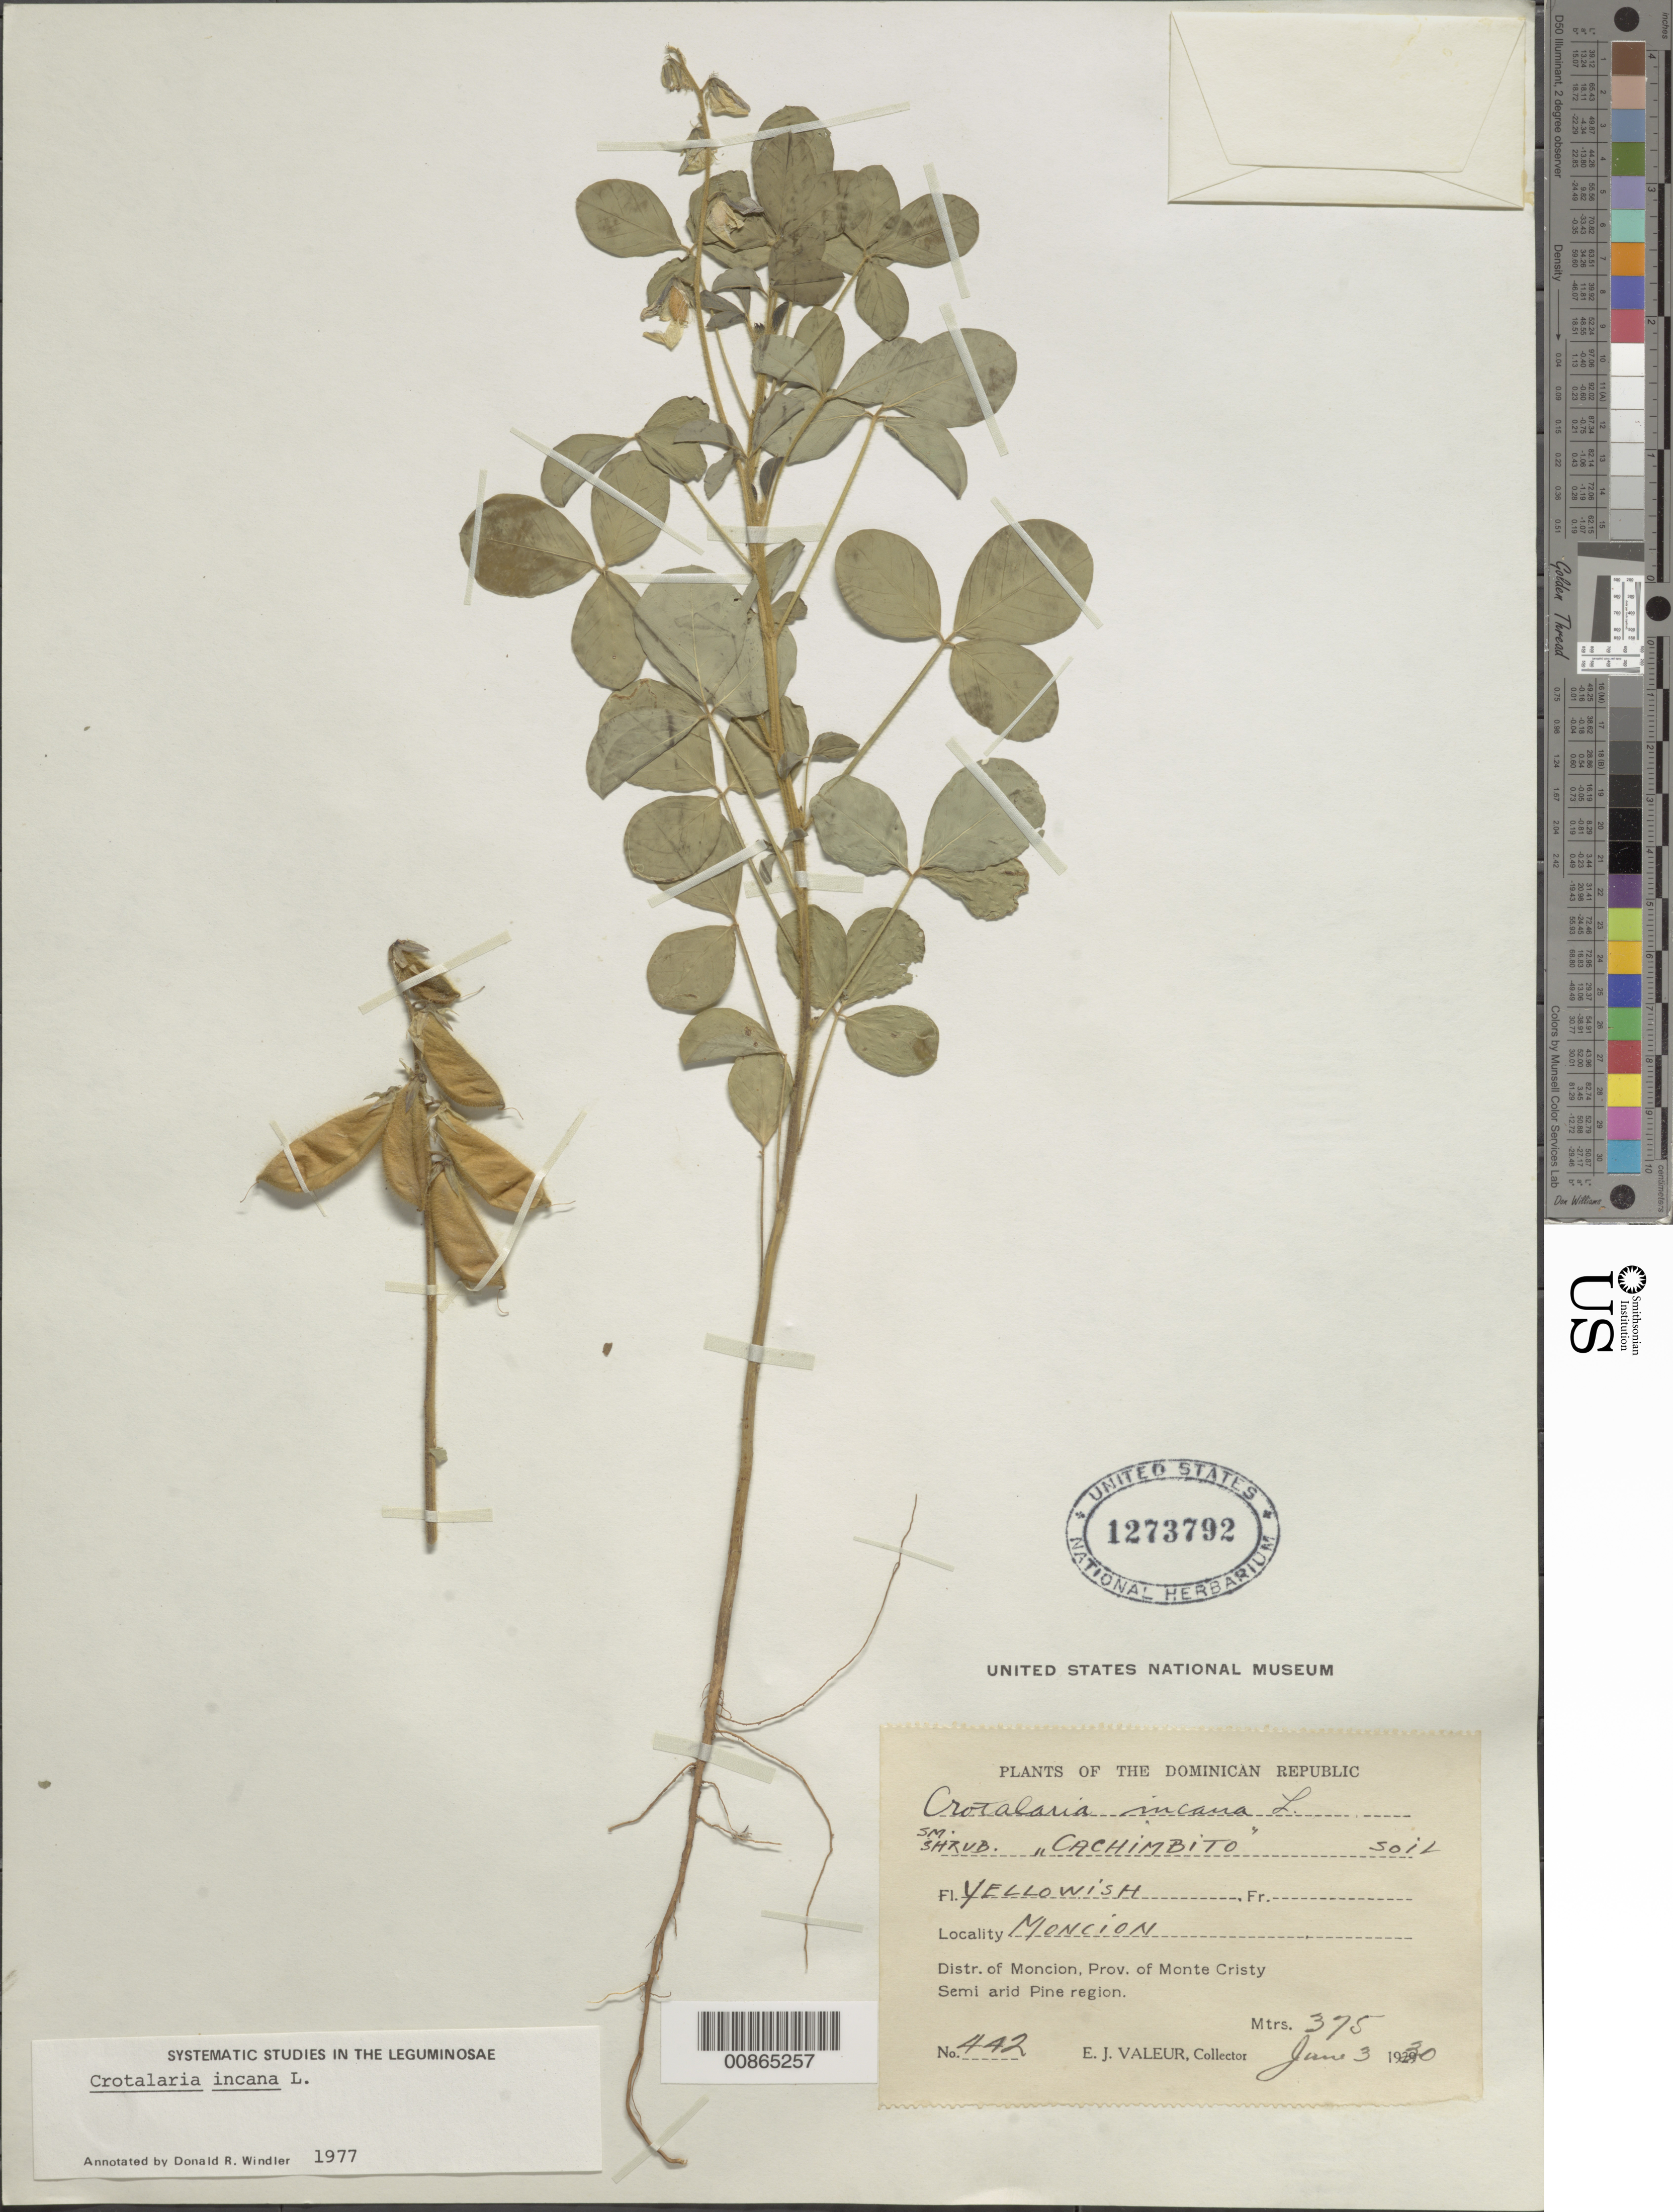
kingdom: Plantae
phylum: Tracheophyta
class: Magnoliopsida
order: Fabales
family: Fabaceae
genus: Crotalaria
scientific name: Crotalaria incana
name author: L.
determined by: Windler, D. R.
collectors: E. Valeur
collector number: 442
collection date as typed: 03 Jun 1930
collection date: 1930-06-03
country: Dominican Republic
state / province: Monte Cristi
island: Hispaniola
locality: Monción, Distr. of Monción.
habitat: Soil. Semi arid Pine region.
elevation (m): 375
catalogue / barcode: US 1273792